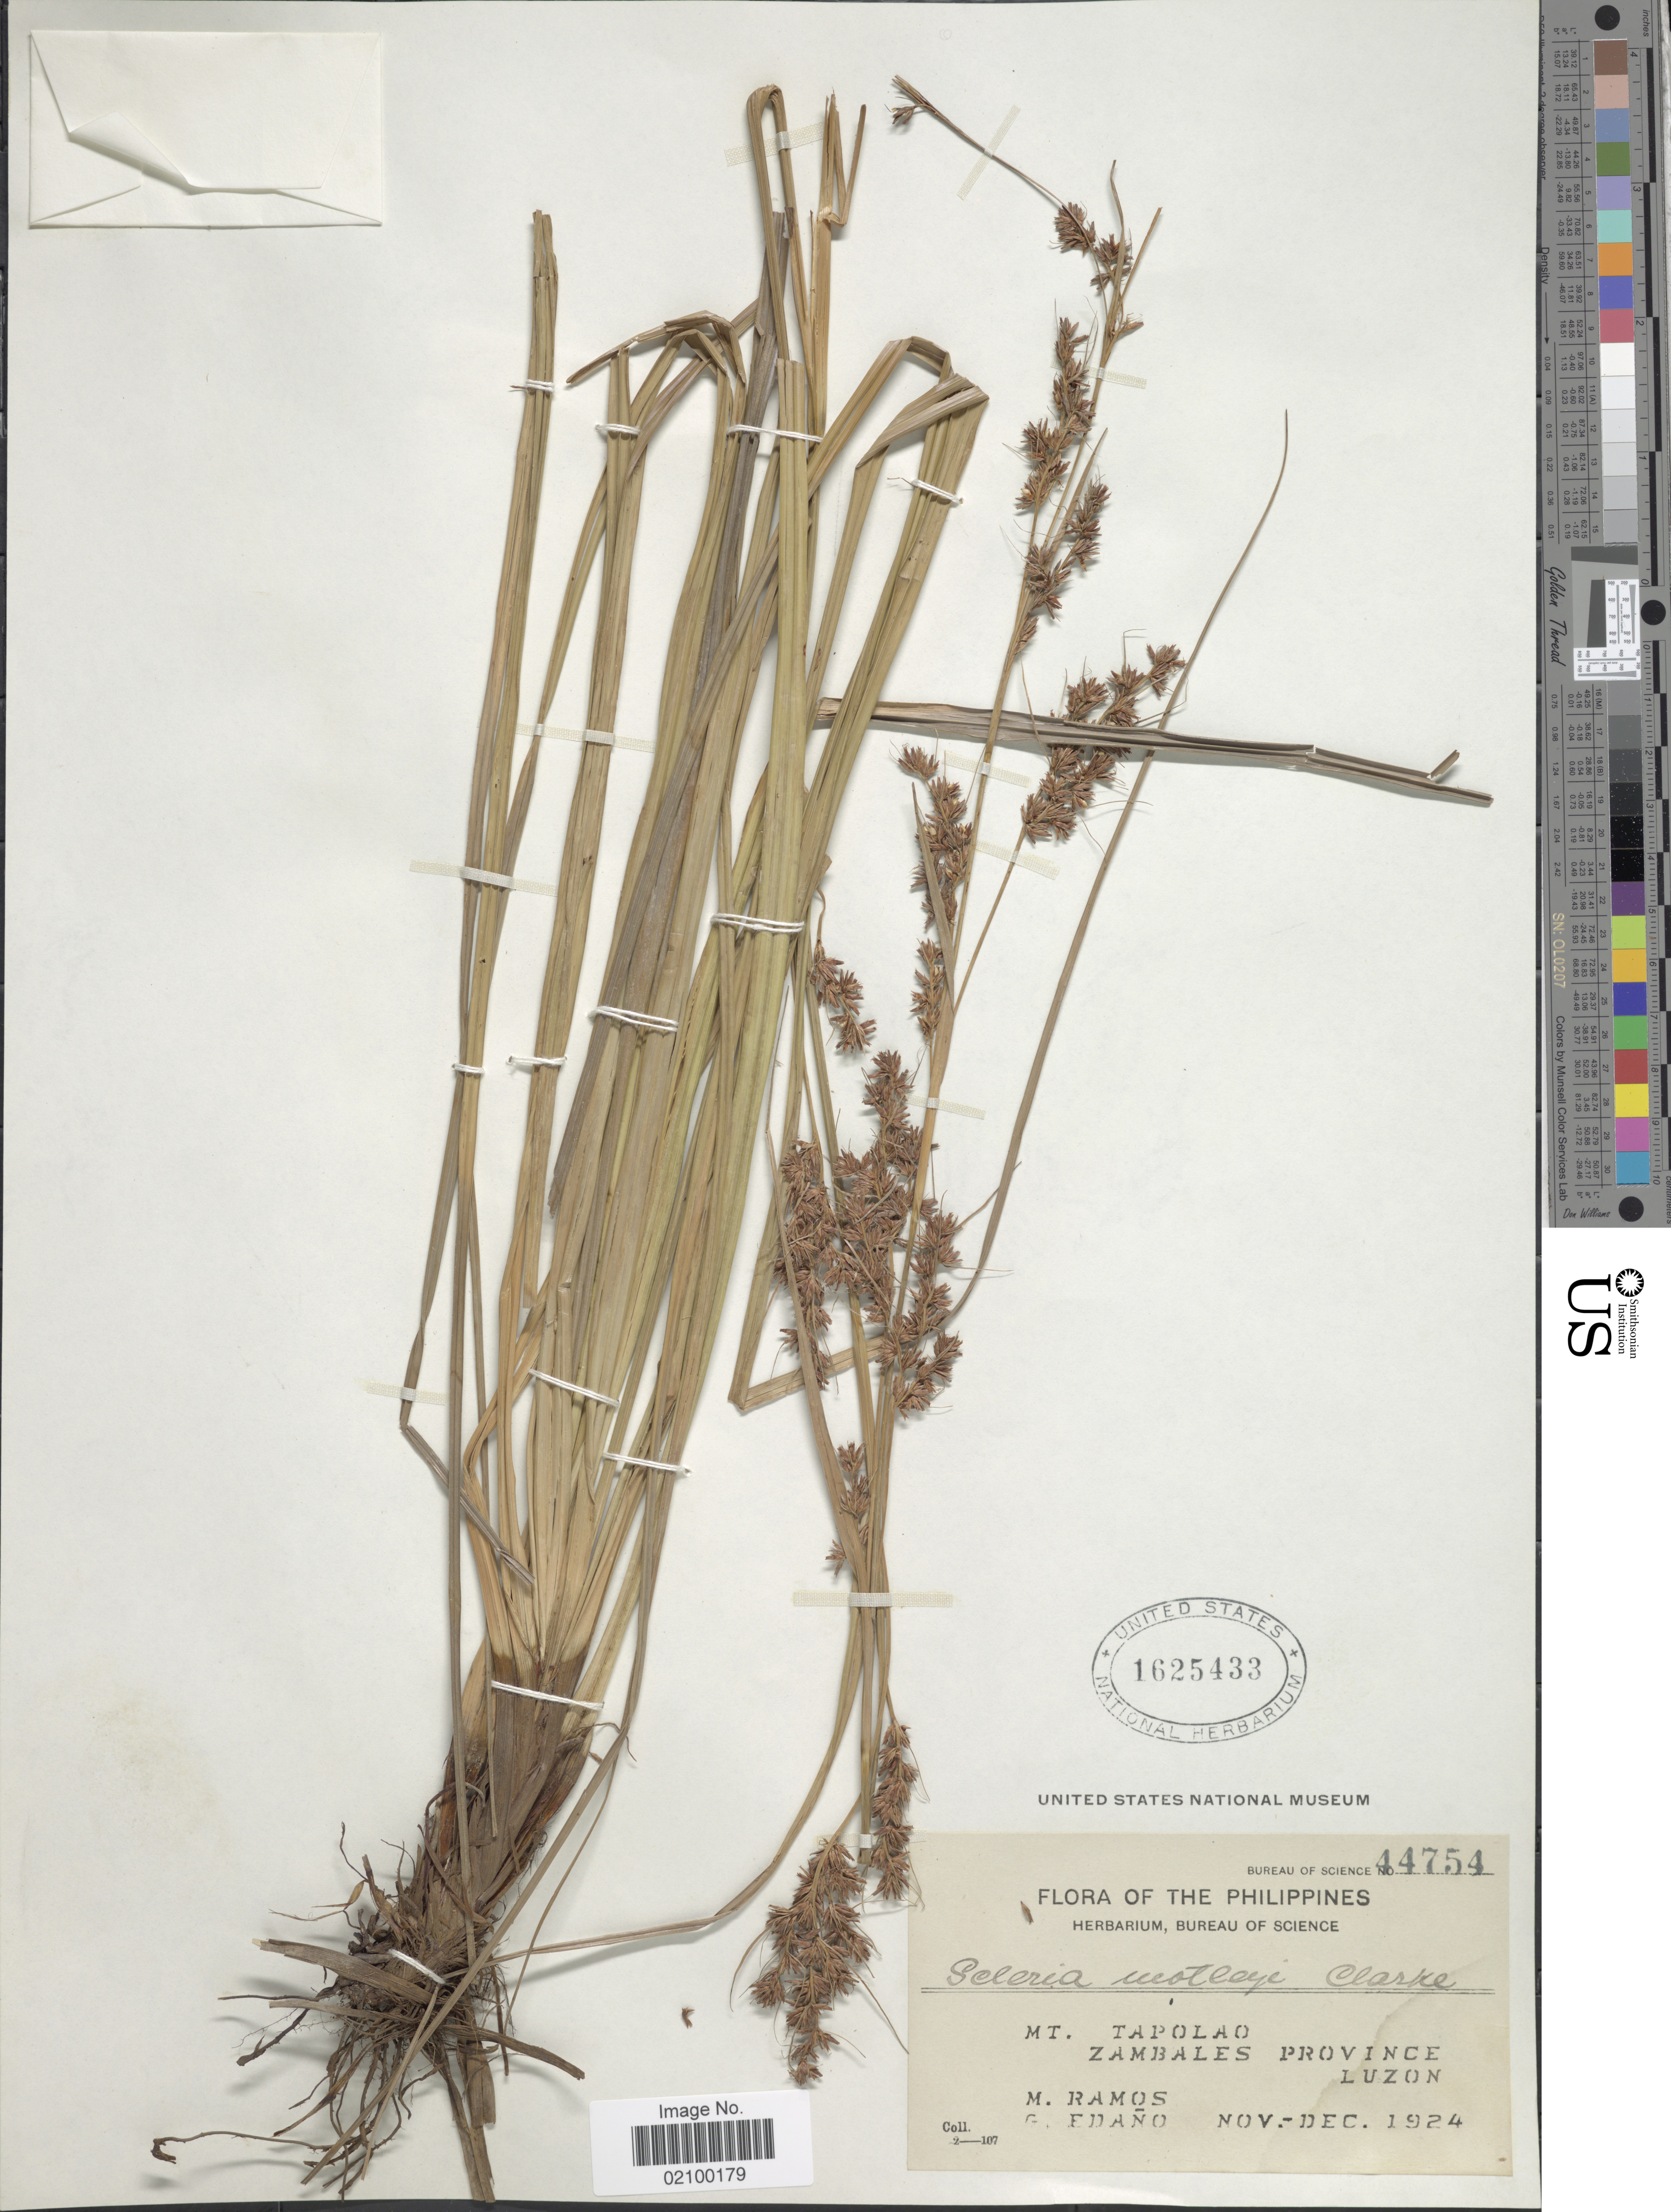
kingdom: Plantae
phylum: Tracheophyta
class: Liliopsida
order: Poales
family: Cyperaceae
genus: Scleria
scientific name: Scleria motleyi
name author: C.B. Clarke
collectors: M. Ramos & G. Edaño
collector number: Bureau Of Science 44754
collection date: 1924-11/1924-12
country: Philippines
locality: Mt. Tapolao. Zambales Province, Luzon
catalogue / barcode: US 1625433